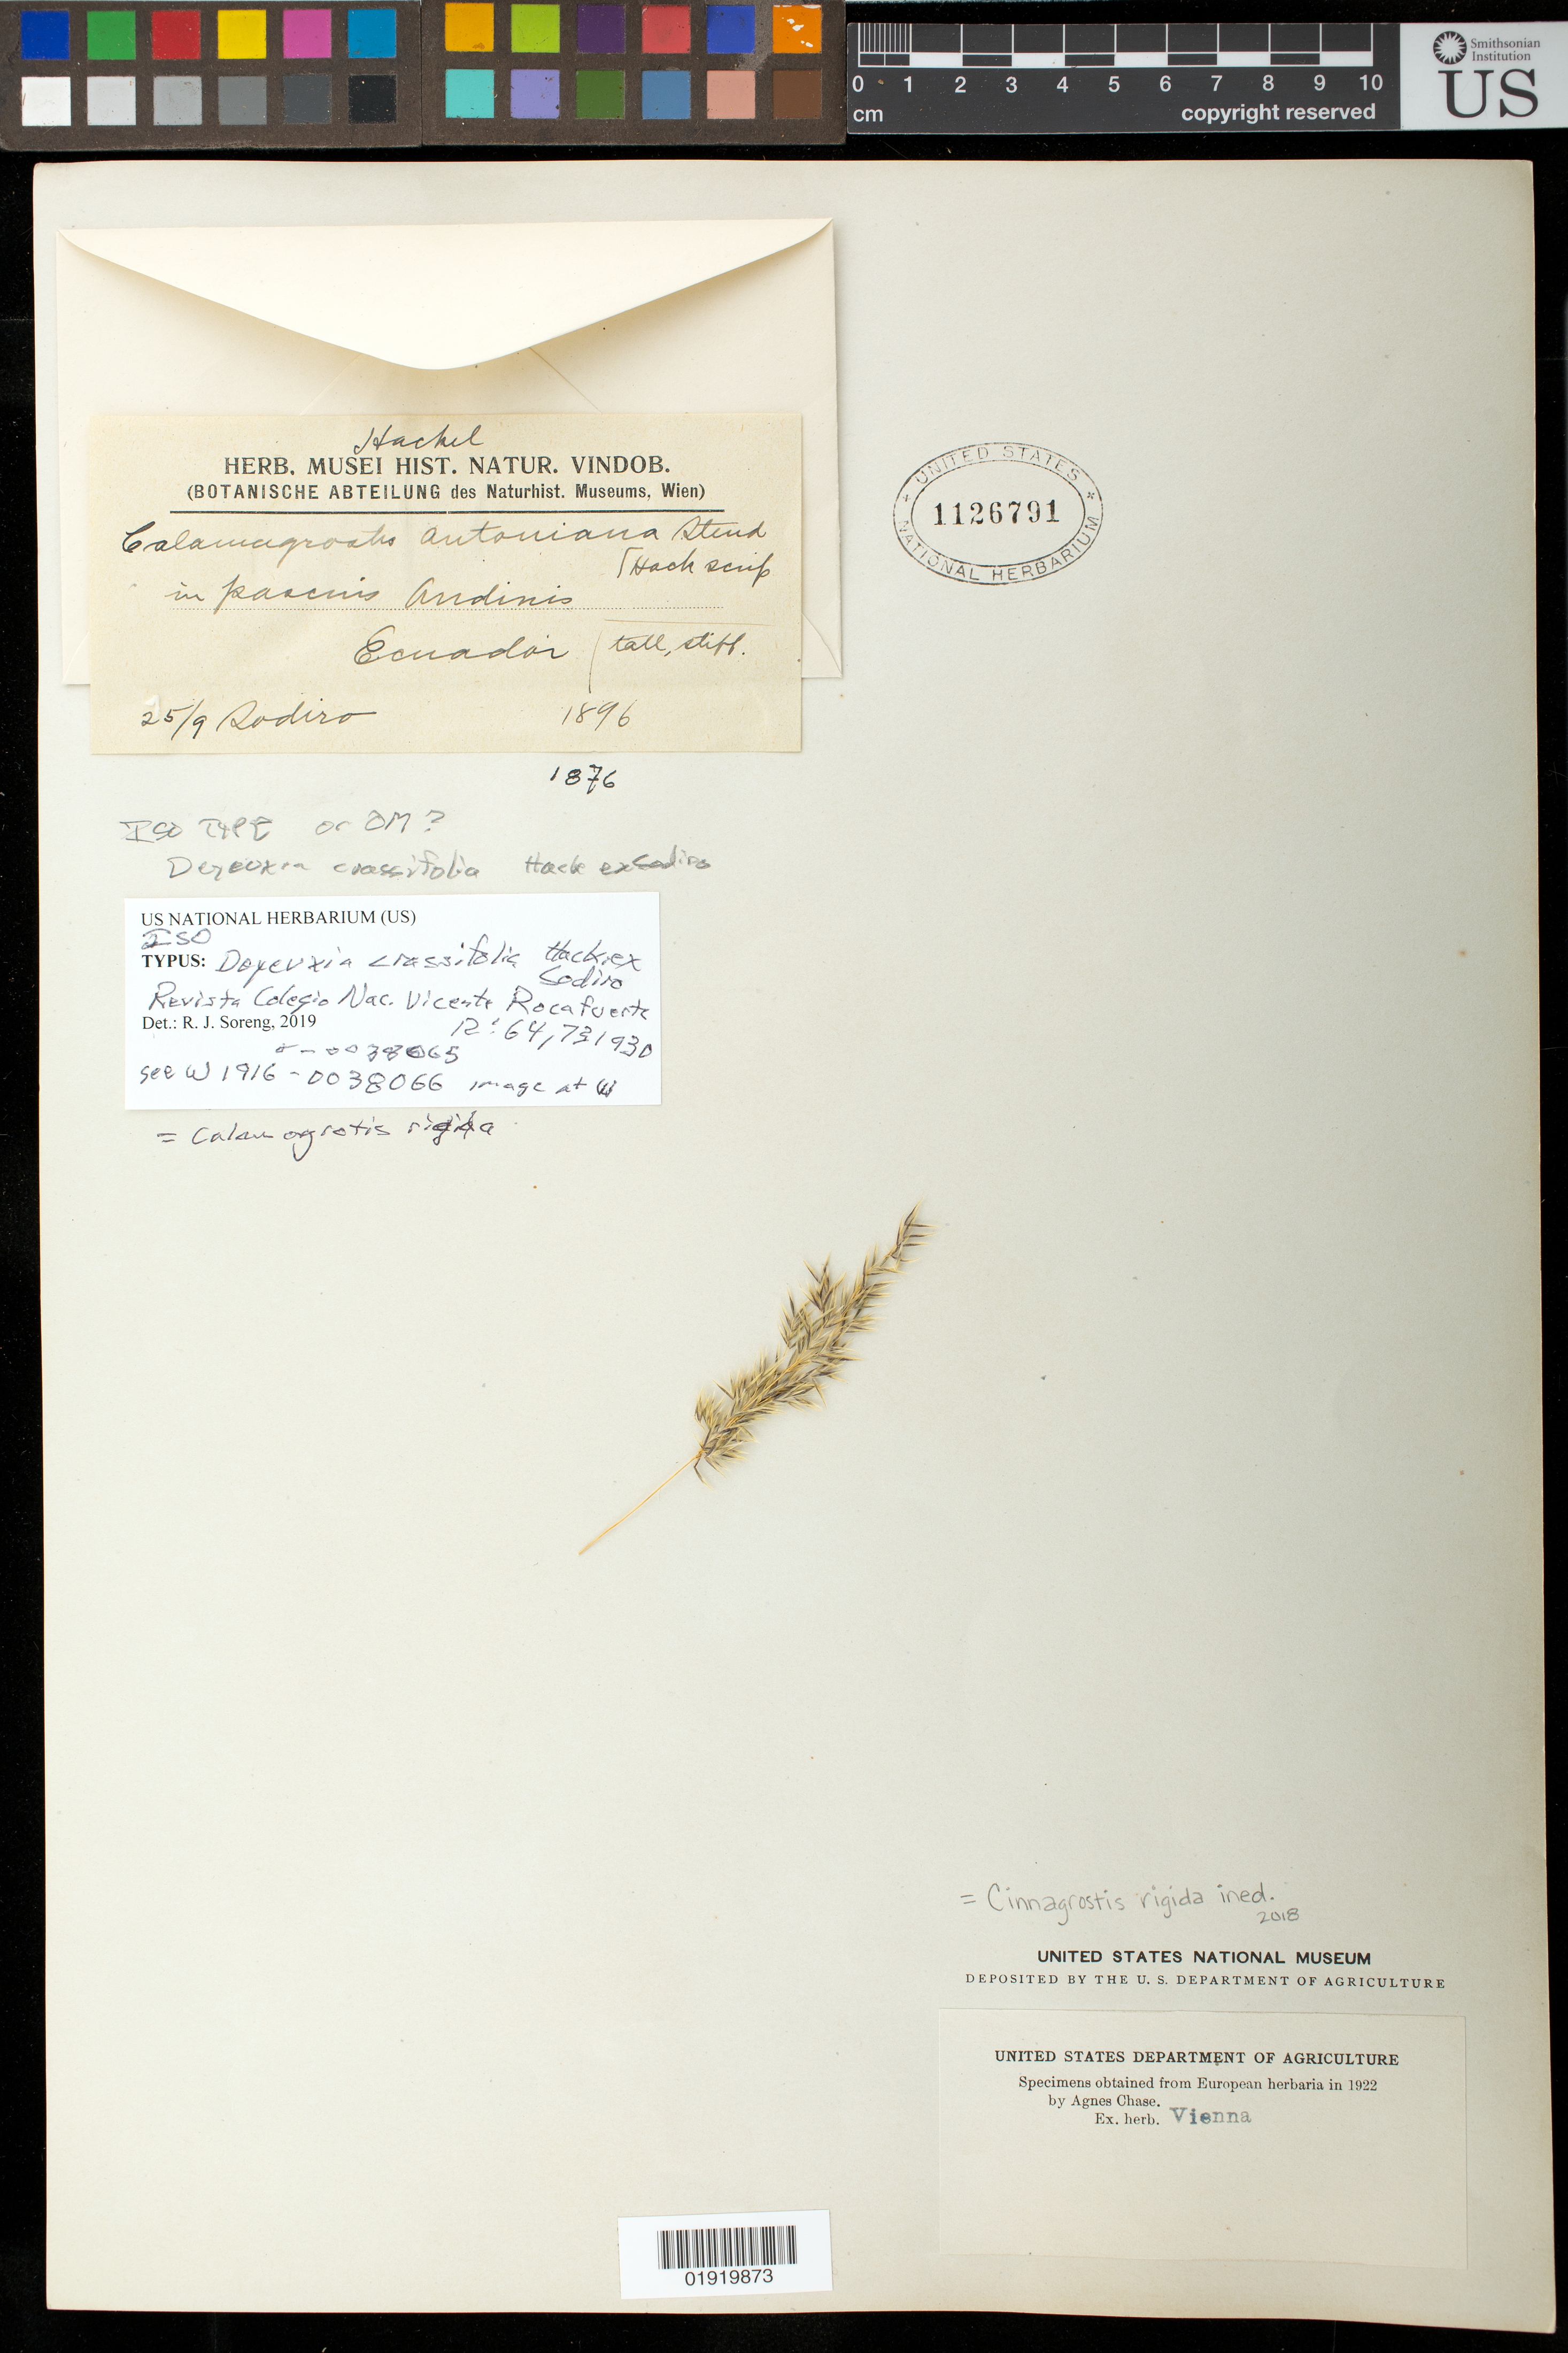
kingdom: Plantae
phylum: Tracheophyta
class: Liliopsida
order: Poales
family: Poaceae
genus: Deyeuxia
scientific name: Deyeuxia crassifolia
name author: Hack. ex Sodiro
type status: Isotype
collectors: L. Sodiro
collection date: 1876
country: Ecuador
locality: In pascuis Andinis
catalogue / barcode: US 1126791